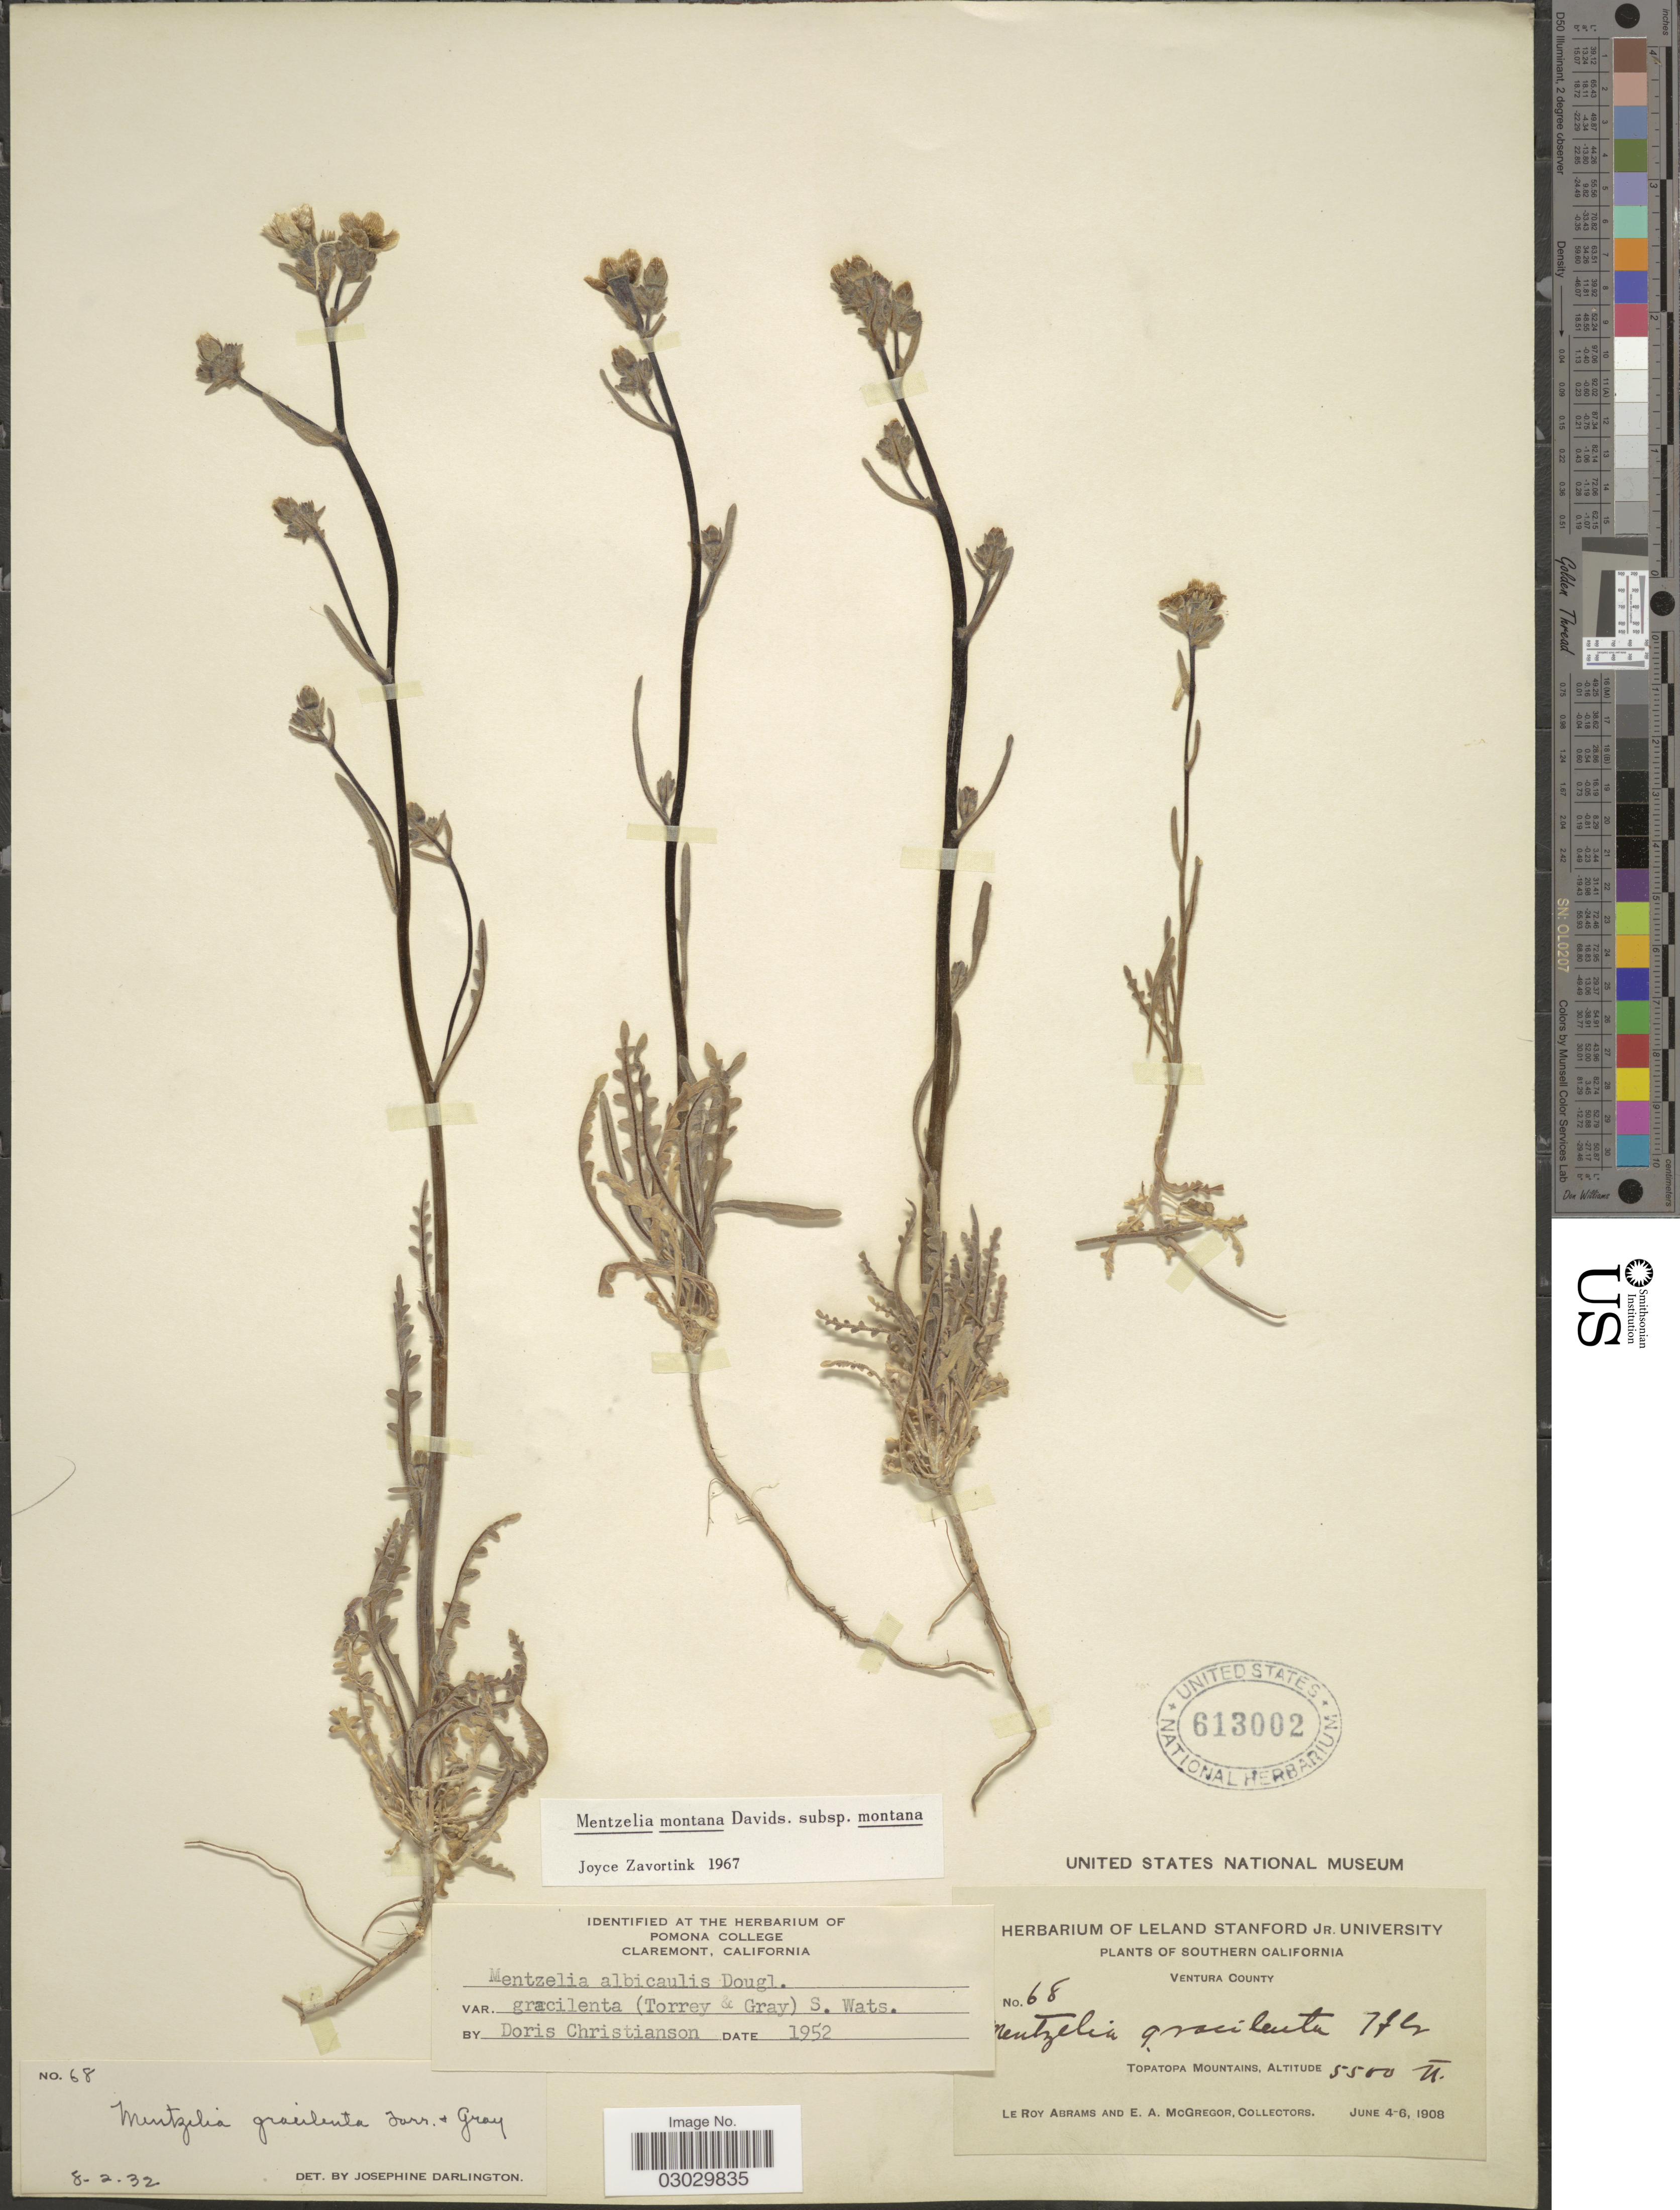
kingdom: Plantae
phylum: Tracheophyta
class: Magnoliopsida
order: Cornales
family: Loasaceae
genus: Mentzelia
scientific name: Mentzelia montana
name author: (Davidson) Davidson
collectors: L. Abrams & E. A. McGregor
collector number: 68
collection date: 1908-06-04/1908-06-06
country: United States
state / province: California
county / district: Ventura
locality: Southern California. Ventura County. Topatopa Mountains.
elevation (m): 1676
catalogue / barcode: US 613002